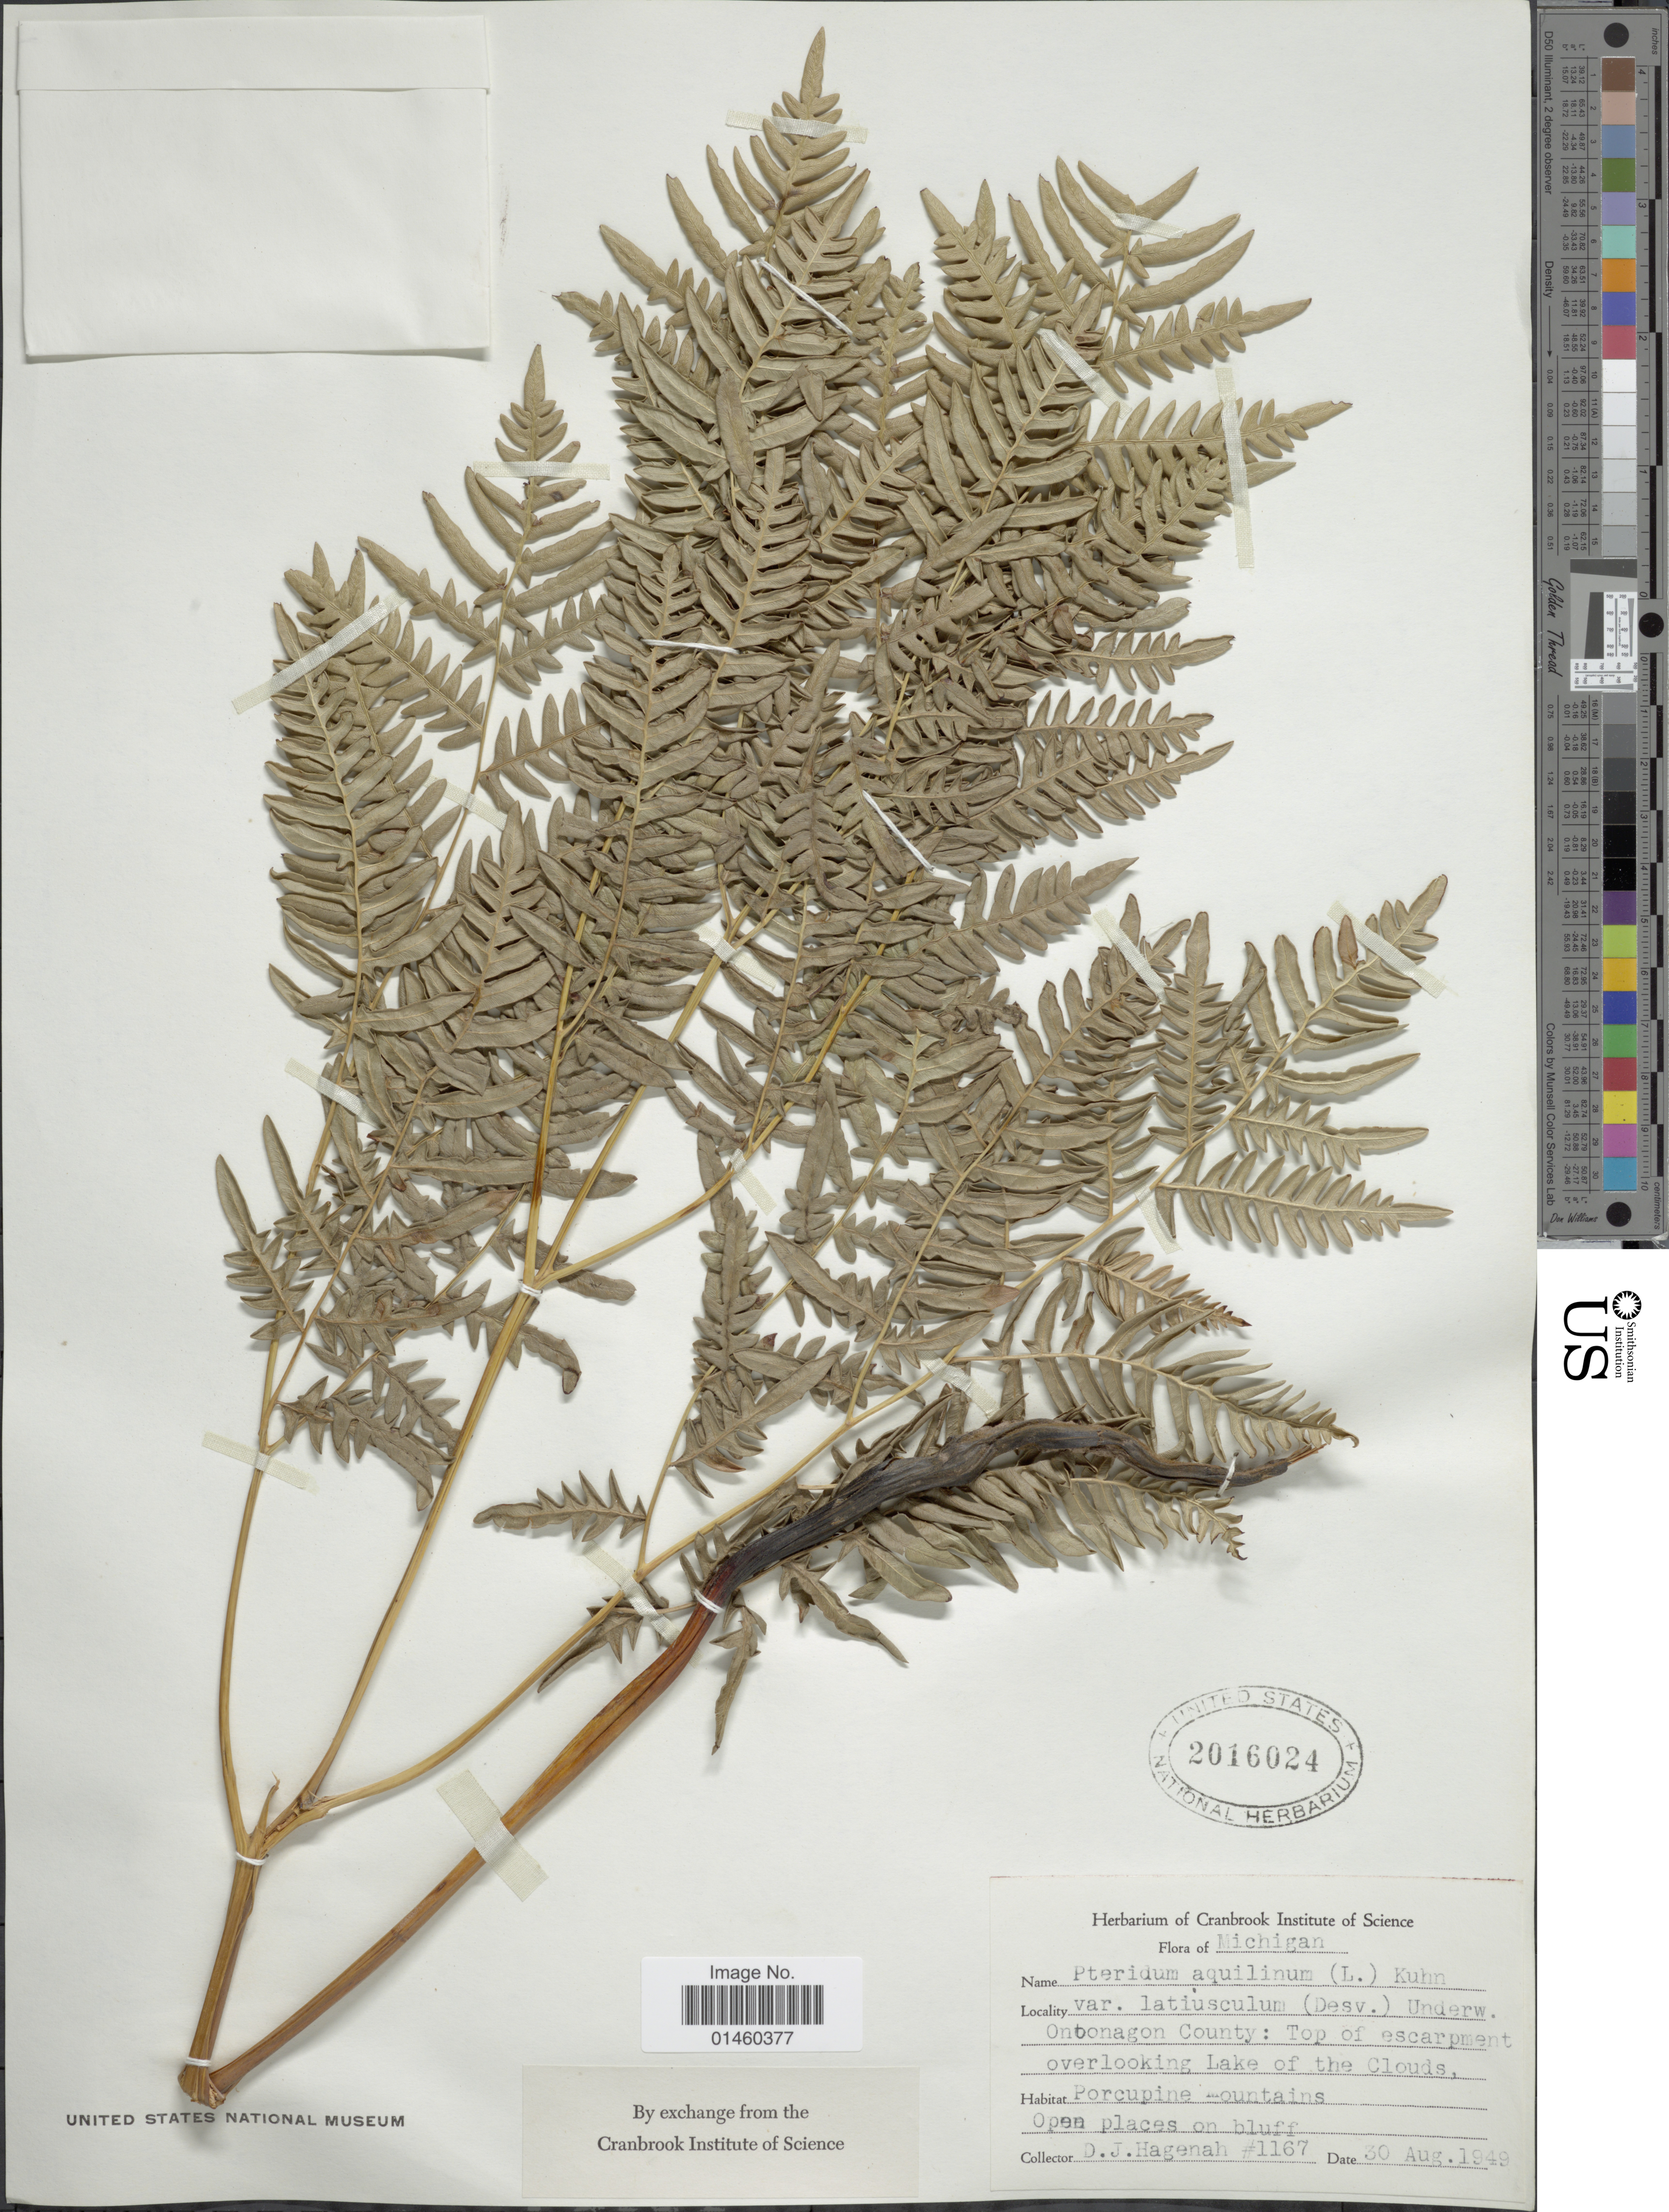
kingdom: Plantae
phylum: Tracheophyta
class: Polypodiopsida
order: Polypodiales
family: Dennstaedtiaceae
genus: Pteridium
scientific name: Pteridium aquilinum var. latiusculum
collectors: D. Hagenah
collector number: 1167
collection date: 1949-08-30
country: United States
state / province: Michigan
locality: Onoonagon County: Top of escarpment overlooking Lake of the Clouds, Porcupine Mountains.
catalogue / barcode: US 2016024